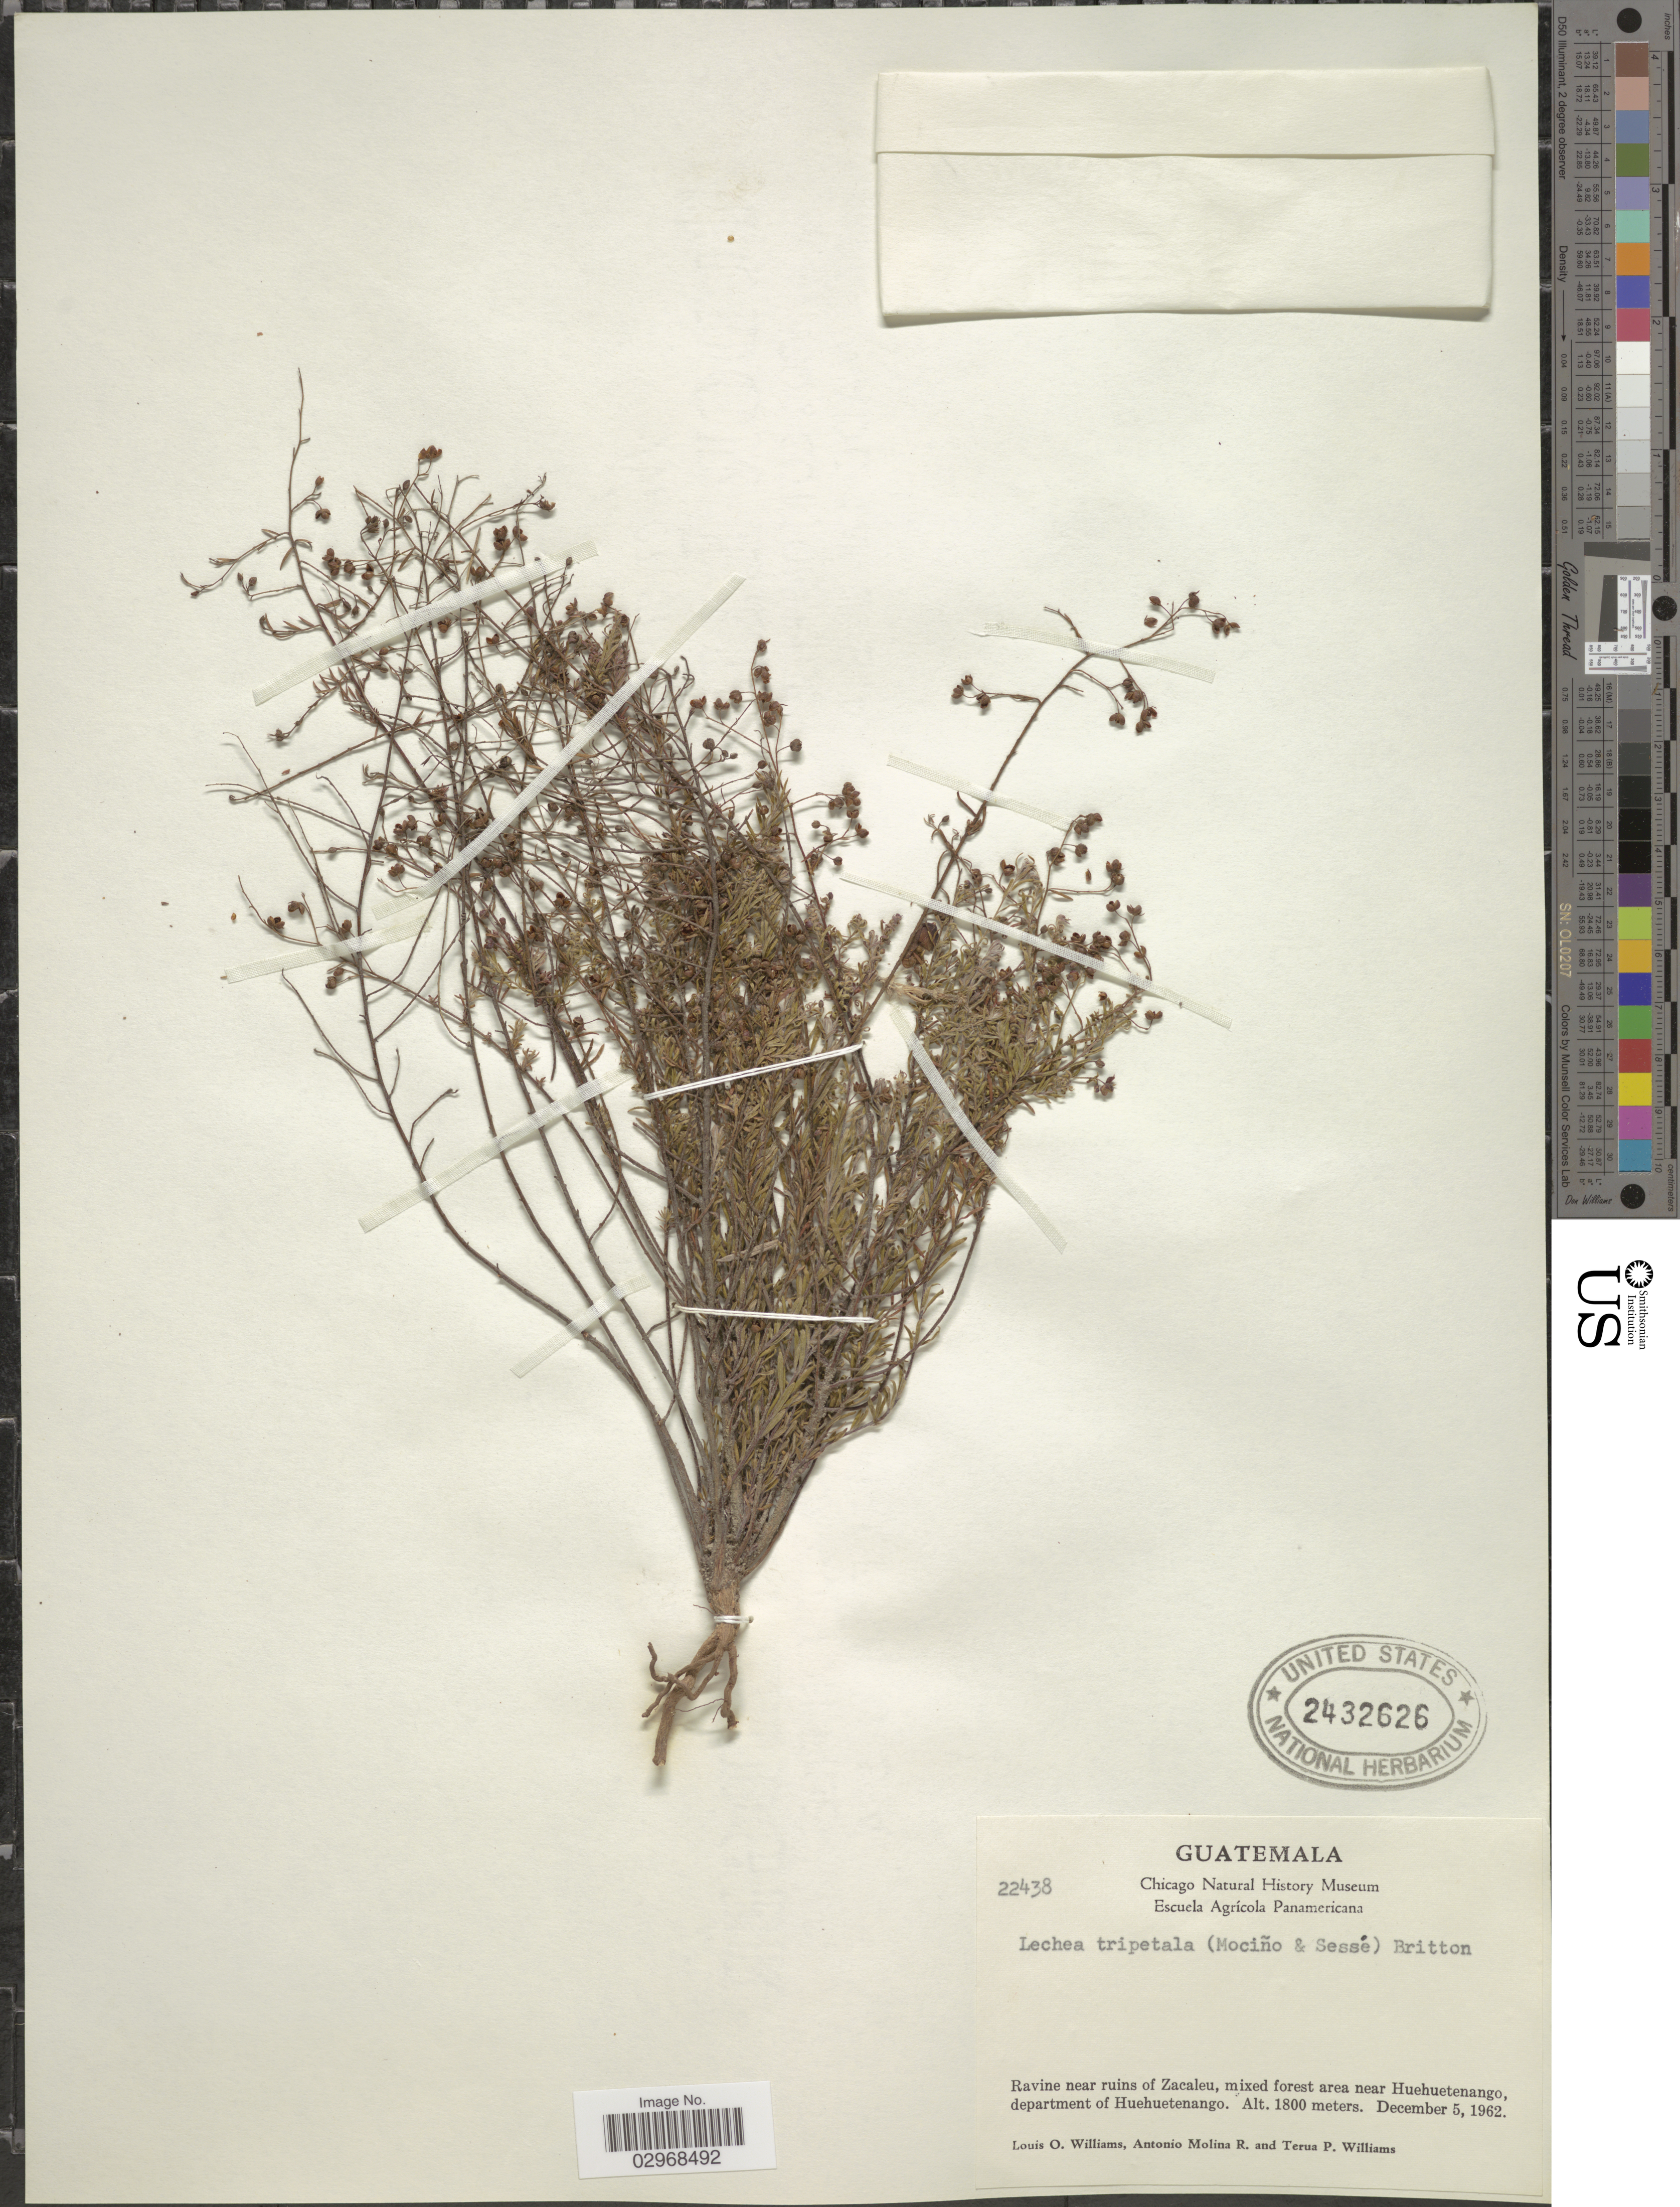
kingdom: Plantae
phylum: Tracheophyta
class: Magnoliopsida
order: Malvales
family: Cistaceae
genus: Lechea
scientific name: Lechea tripetala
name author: (Moc. & Sessé ex Dunal) Britton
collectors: L. O. Williams, A. Molina R. & T. Williams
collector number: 22438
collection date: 1962-12-05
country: Guatemala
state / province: Huehuetenango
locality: Ravine near ruins of Zacaleu, mixed forest area near Huehuetenango, department of Huehuetenango.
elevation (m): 1800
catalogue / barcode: US 2432626